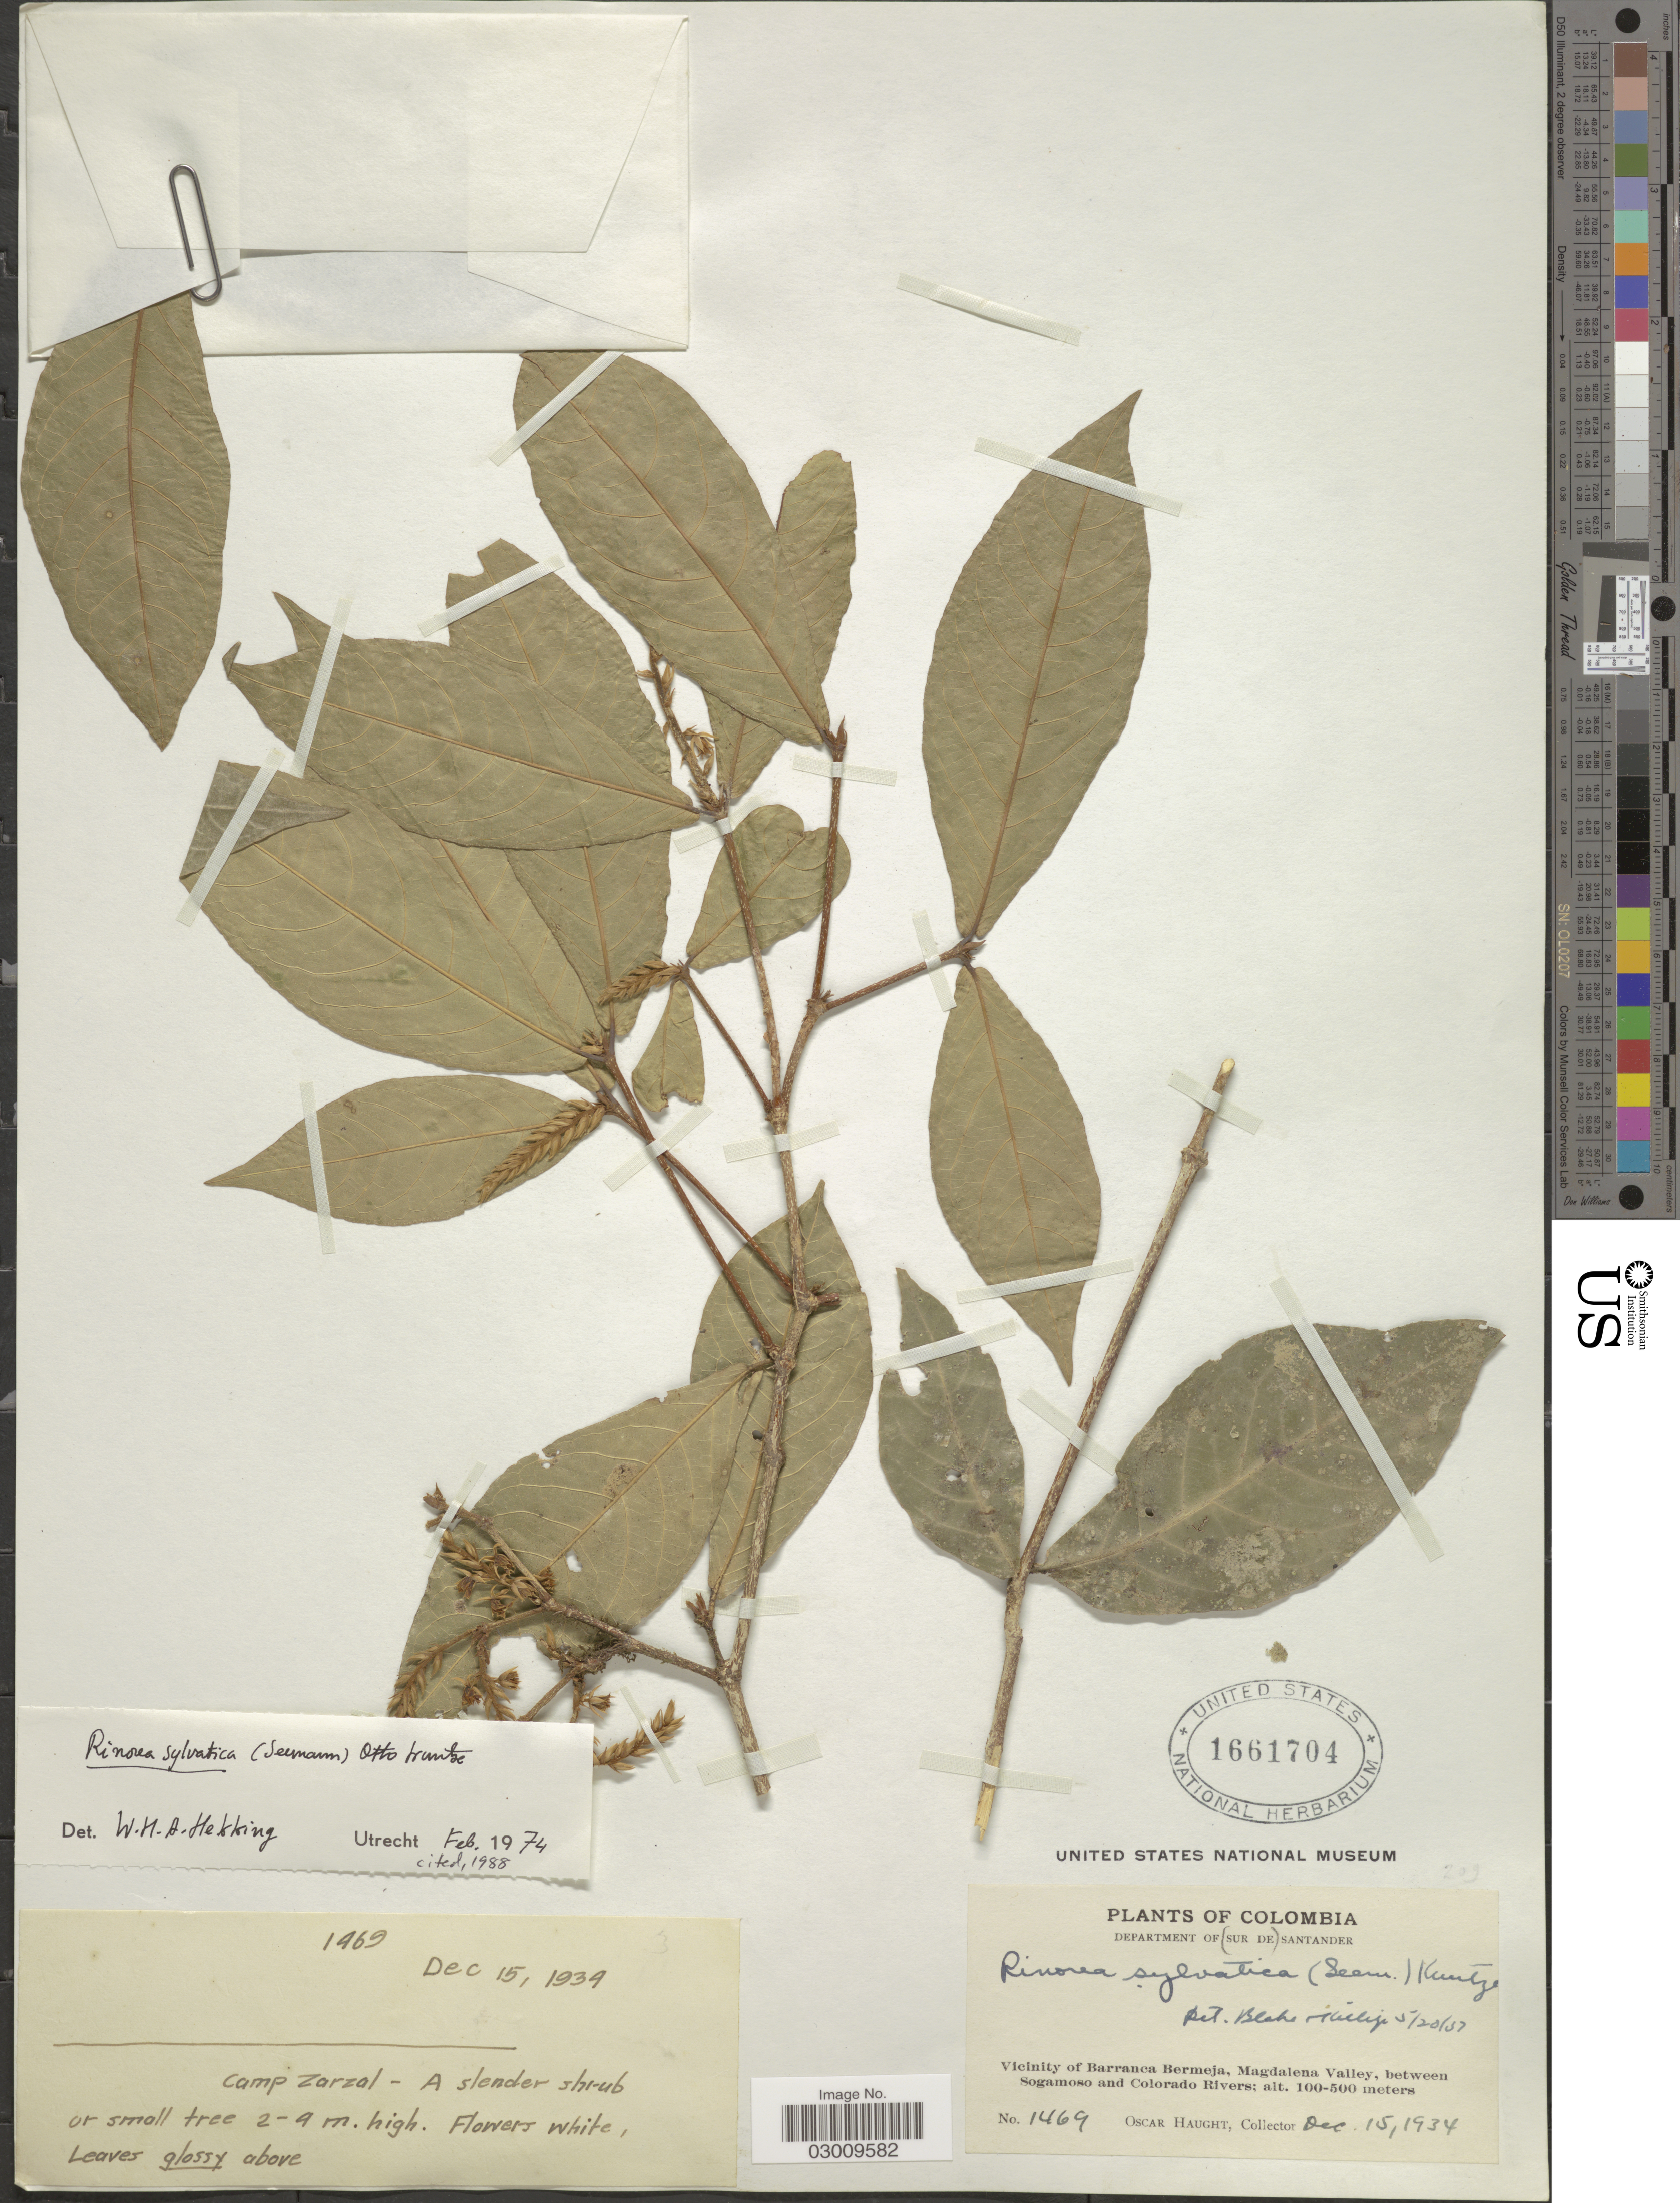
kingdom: Plantae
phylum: Tracheophyta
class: Magnoliopsida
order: Malpighiales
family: Violaceae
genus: Rinorea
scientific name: Rinorea sylvatica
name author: (Seem.) Kuntze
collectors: O. L. Haught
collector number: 1469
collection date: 1934-12-15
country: Colombia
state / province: Santander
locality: Department of Santander. Vicinity of Barranca Bermeja, Magdalena Valley, between Sogamoso and Colorado Rivers. Camp Zarzal.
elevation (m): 100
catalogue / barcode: US 1661704